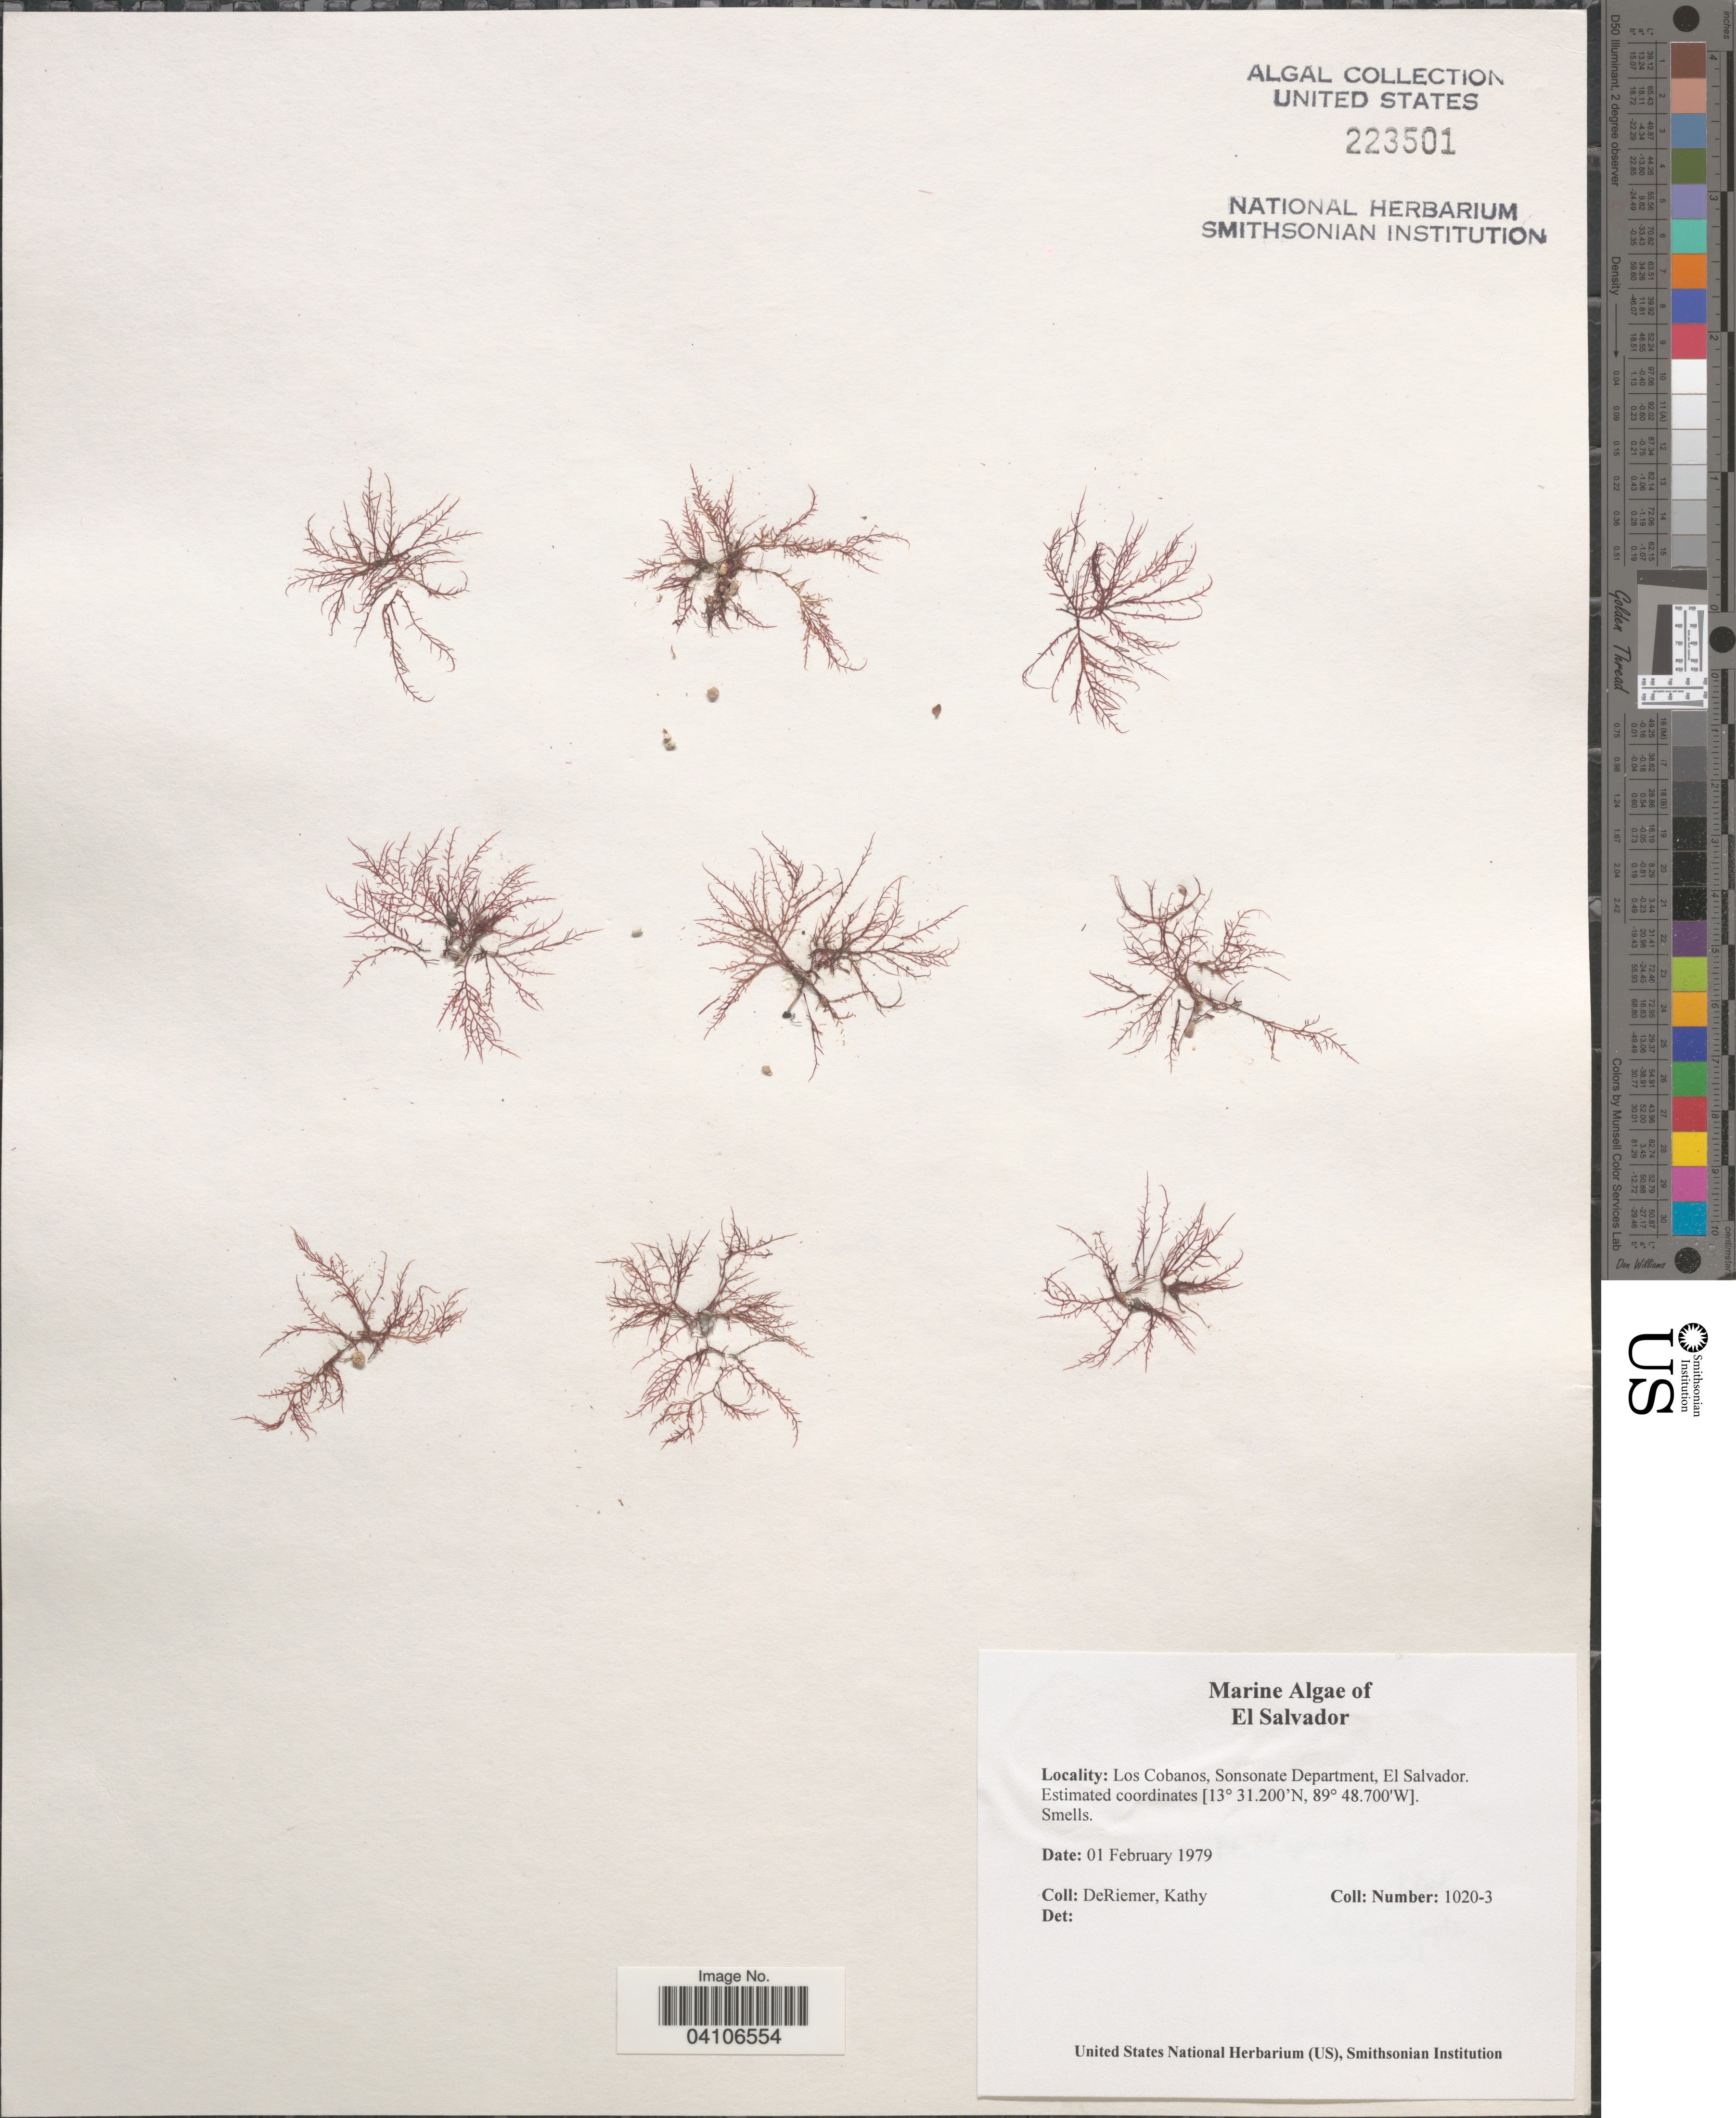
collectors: K. DeRiemer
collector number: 1020-3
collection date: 1979-02-01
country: El Salvador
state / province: Sonsonate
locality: Los Cobanos, Sonsonate Department.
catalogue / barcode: US 223501